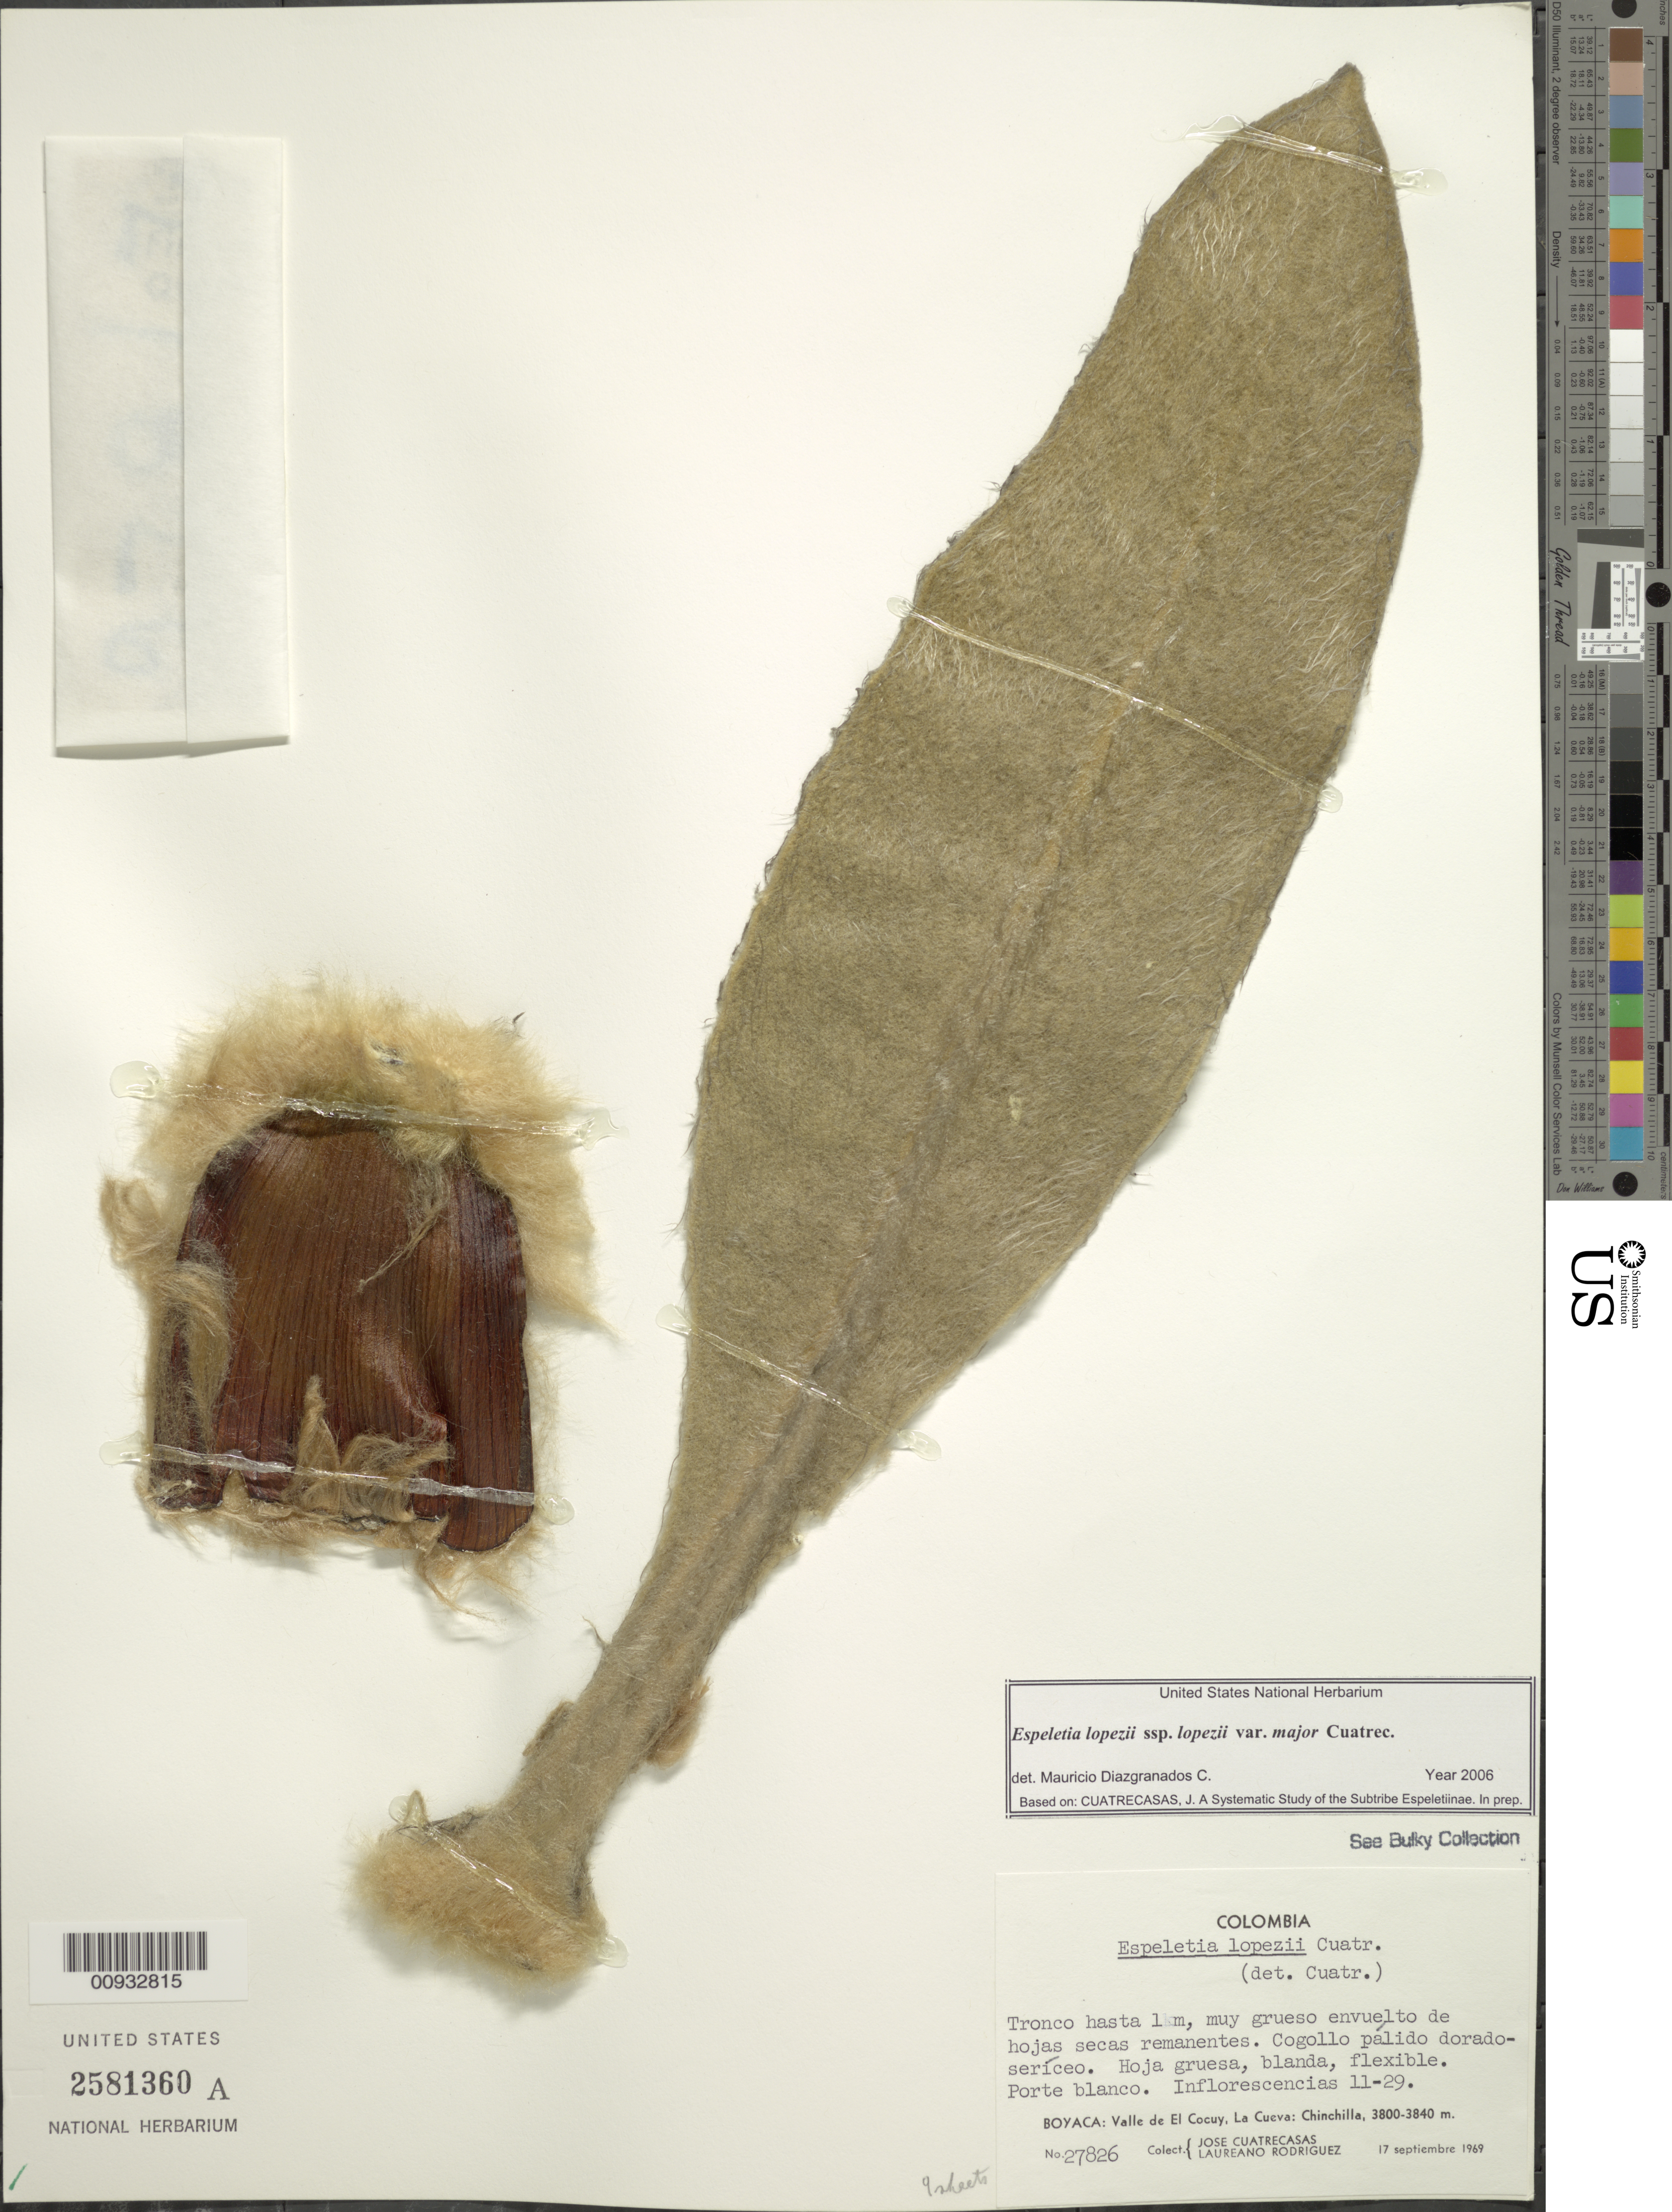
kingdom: Plantae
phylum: Tracheophyta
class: Magnoliopsida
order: Asterales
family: Asteraceae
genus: Espeletia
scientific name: Espeletia lopezii var. major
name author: Cuatrec.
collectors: J. Cuatrecasas & L. Rodriguez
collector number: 27826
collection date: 1969-09-17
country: Colombia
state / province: Boyacá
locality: Valle de El Cocuy, La Cueva: Chinchilla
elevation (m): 3800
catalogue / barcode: US 2581360A